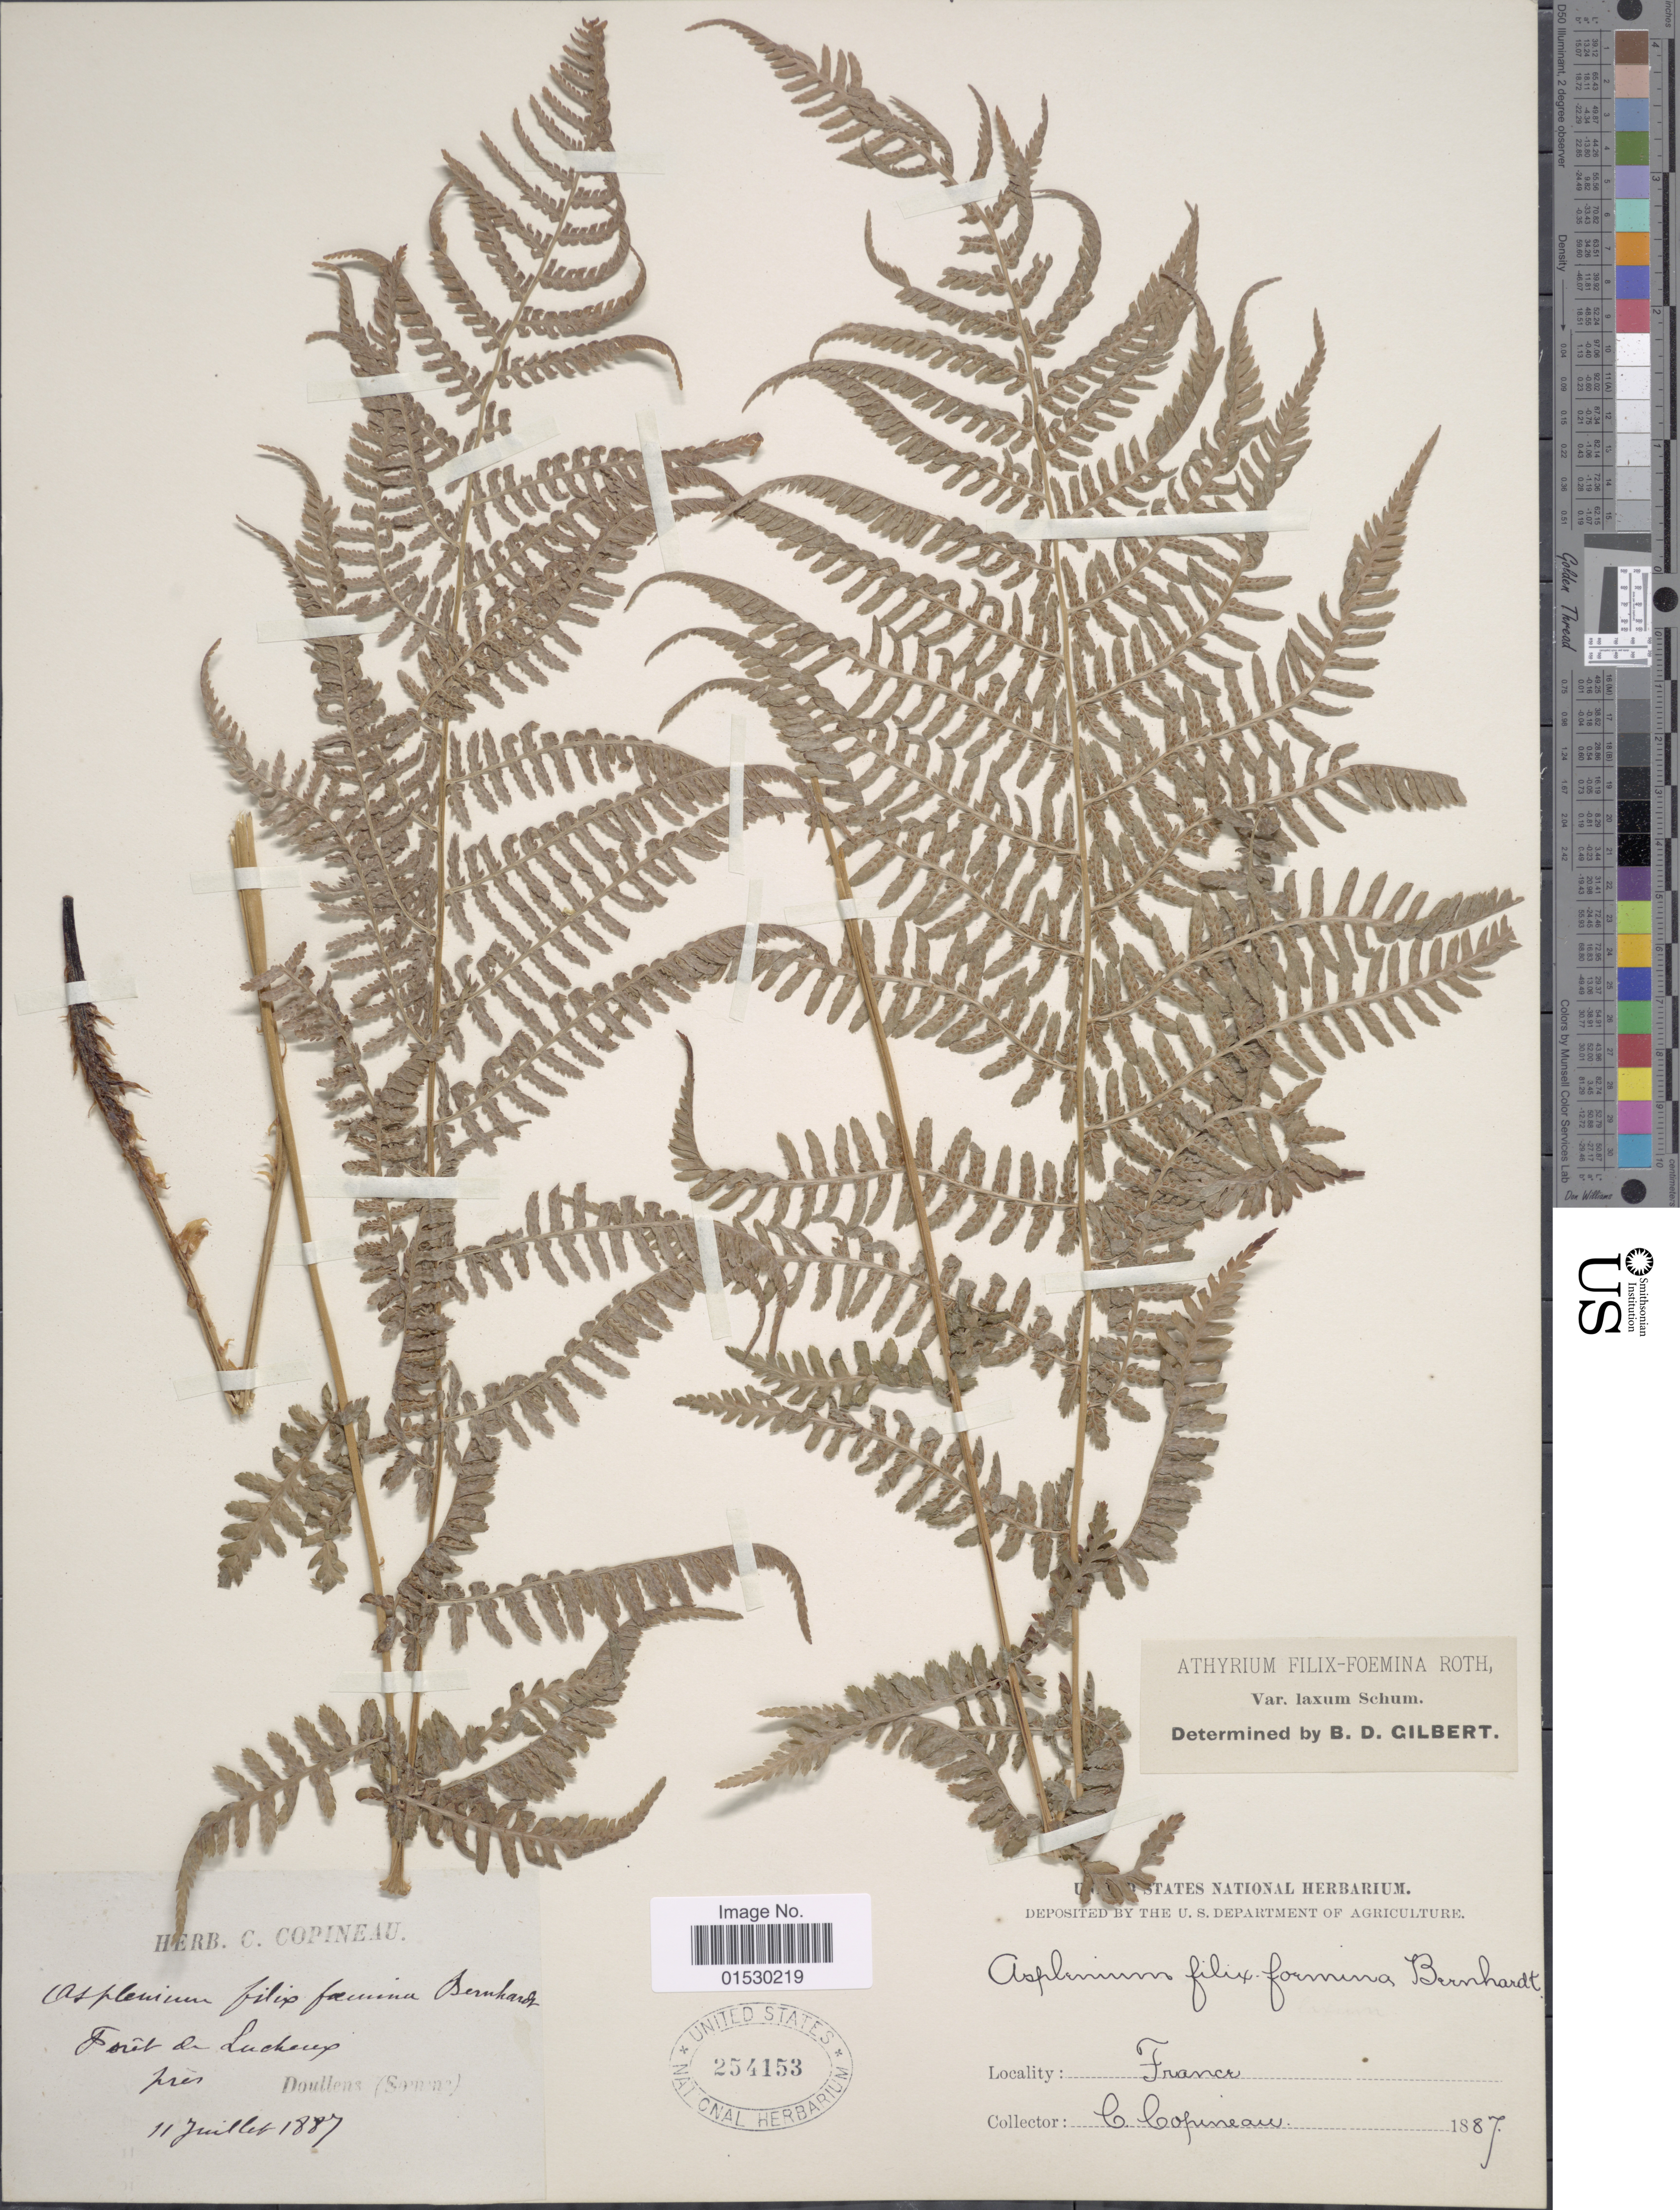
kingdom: Plantae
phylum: Tracheophyta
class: Polypodiopsida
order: Polypodiales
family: Athyriaceae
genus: Athyrium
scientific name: Athyrium filix-femina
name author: (L.) Roth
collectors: C. Copineau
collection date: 1887-07-11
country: France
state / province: Hauts-de-France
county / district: Somme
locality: Forêt de Lucheux près Doullens (Somme)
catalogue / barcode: US 254153